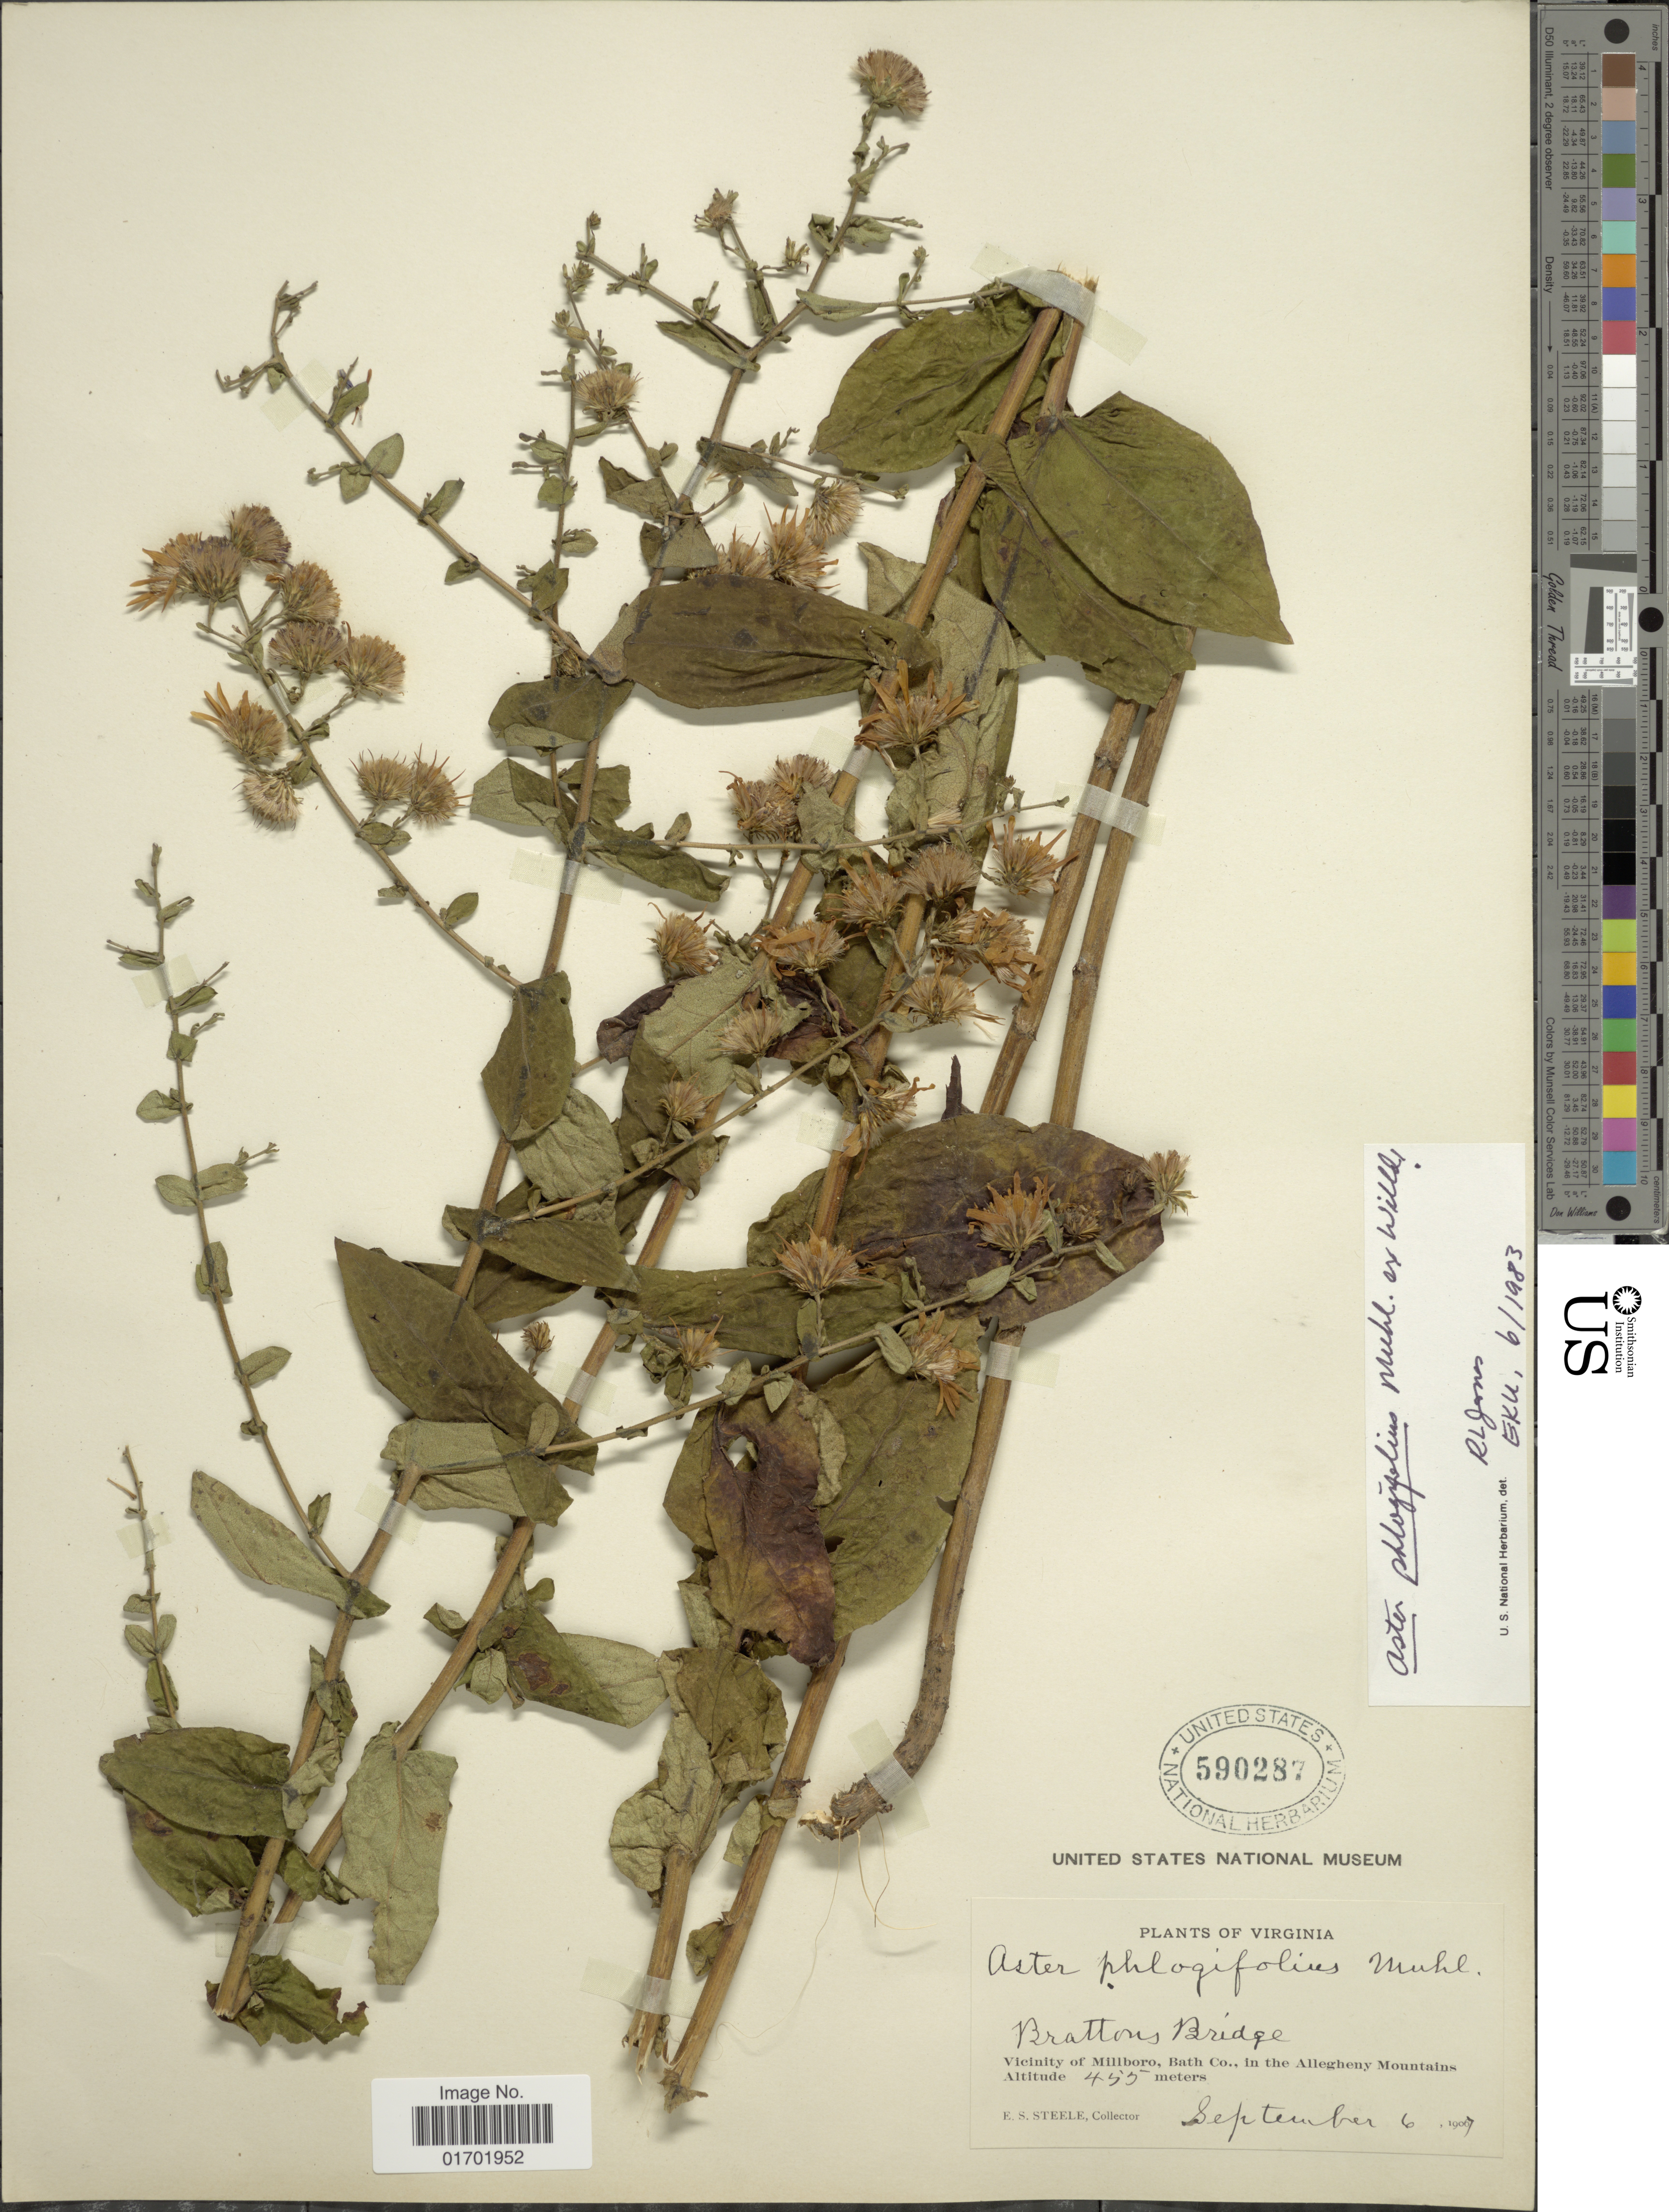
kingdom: Plantae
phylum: Tracheophyta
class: Magnoliopsida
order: Asterales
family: Asteraceae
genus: Symphyotrichum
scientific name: Symphyotrichum phlogifolium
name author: (Muhl. ex Willd.) G.L. Nesom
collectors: E. Steele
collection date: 1907-09-06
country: United States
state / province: Virginia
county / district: Bath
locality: Brattons Bridge, Vicinity of Millboro, in the Allegheny Mountains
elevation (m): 455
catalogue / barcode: US 590287